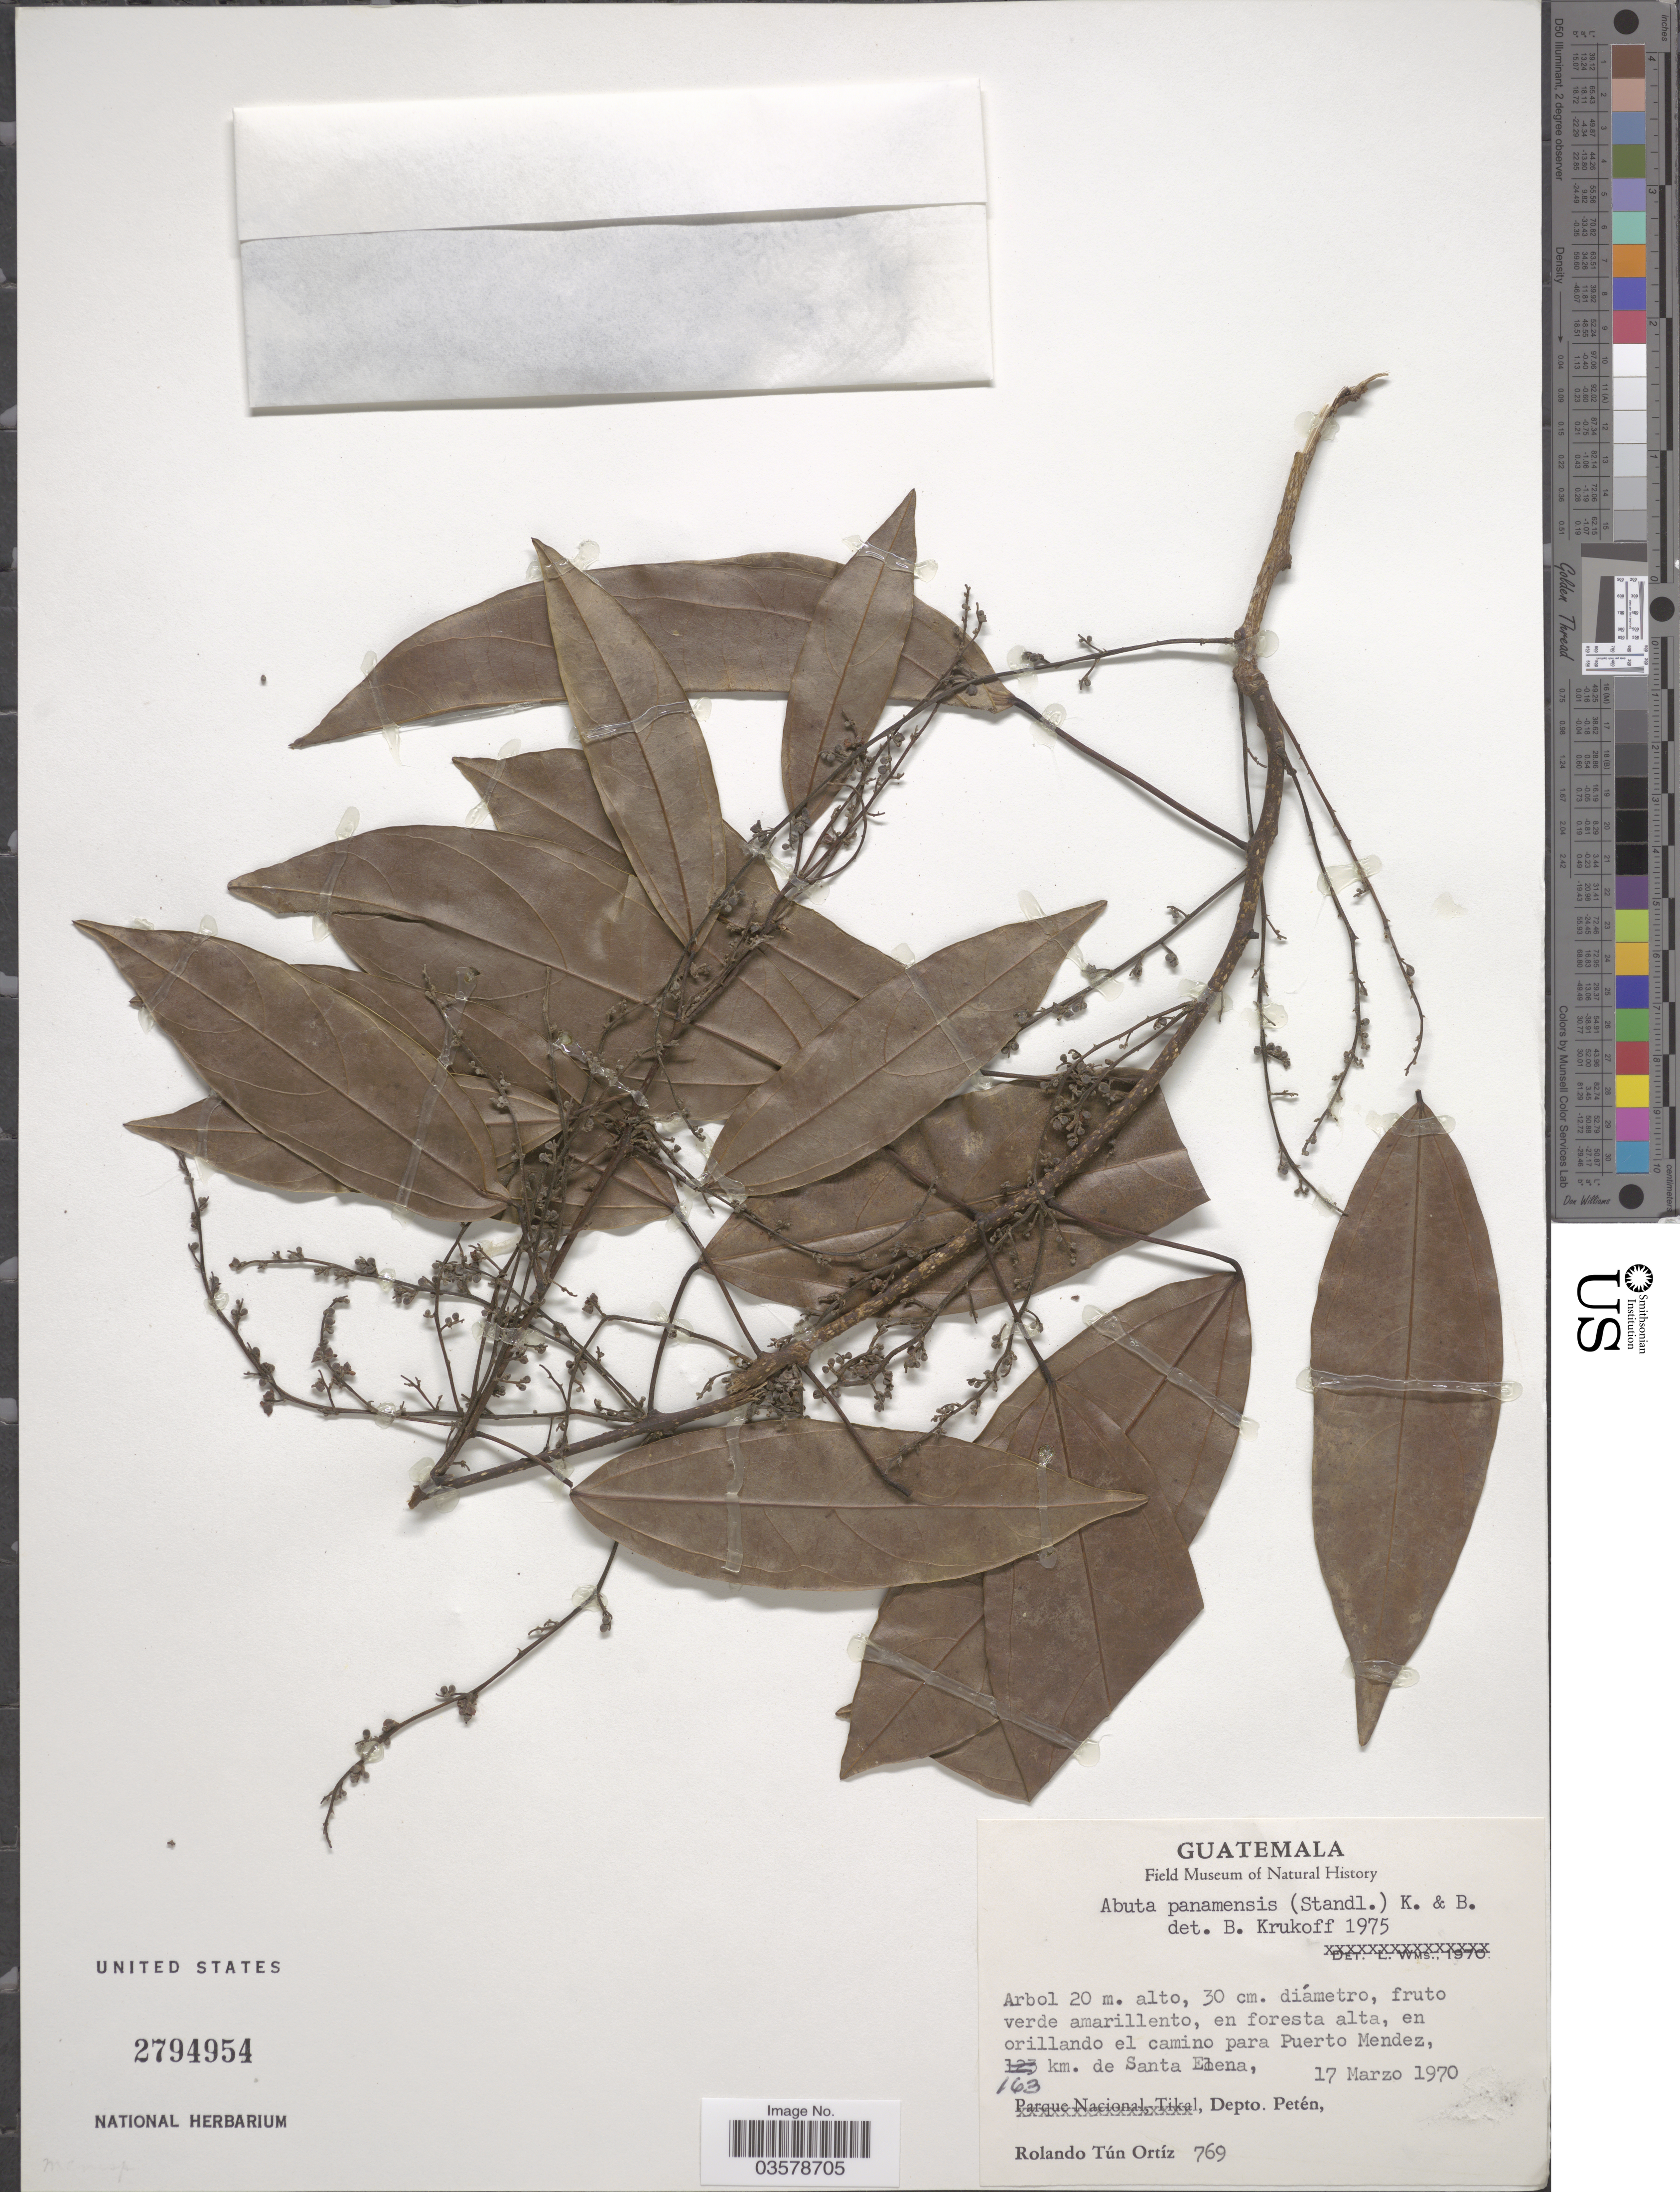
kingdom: Plantae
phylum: Tracheophyta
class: Magnoliopsida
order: Ranunculales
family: Menispermaceae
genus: Abuta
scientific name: Abuta panamensis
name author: (Standl.) Krukoff & Barneby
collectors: R. T. Ortíz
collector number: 769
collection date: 1970-03-17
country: Guatemala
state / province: El Peten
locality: En orillando el camino para Puerto Mendez, 163 km. de Santa Elena, Depto. Petén.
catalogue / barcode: US 2794954